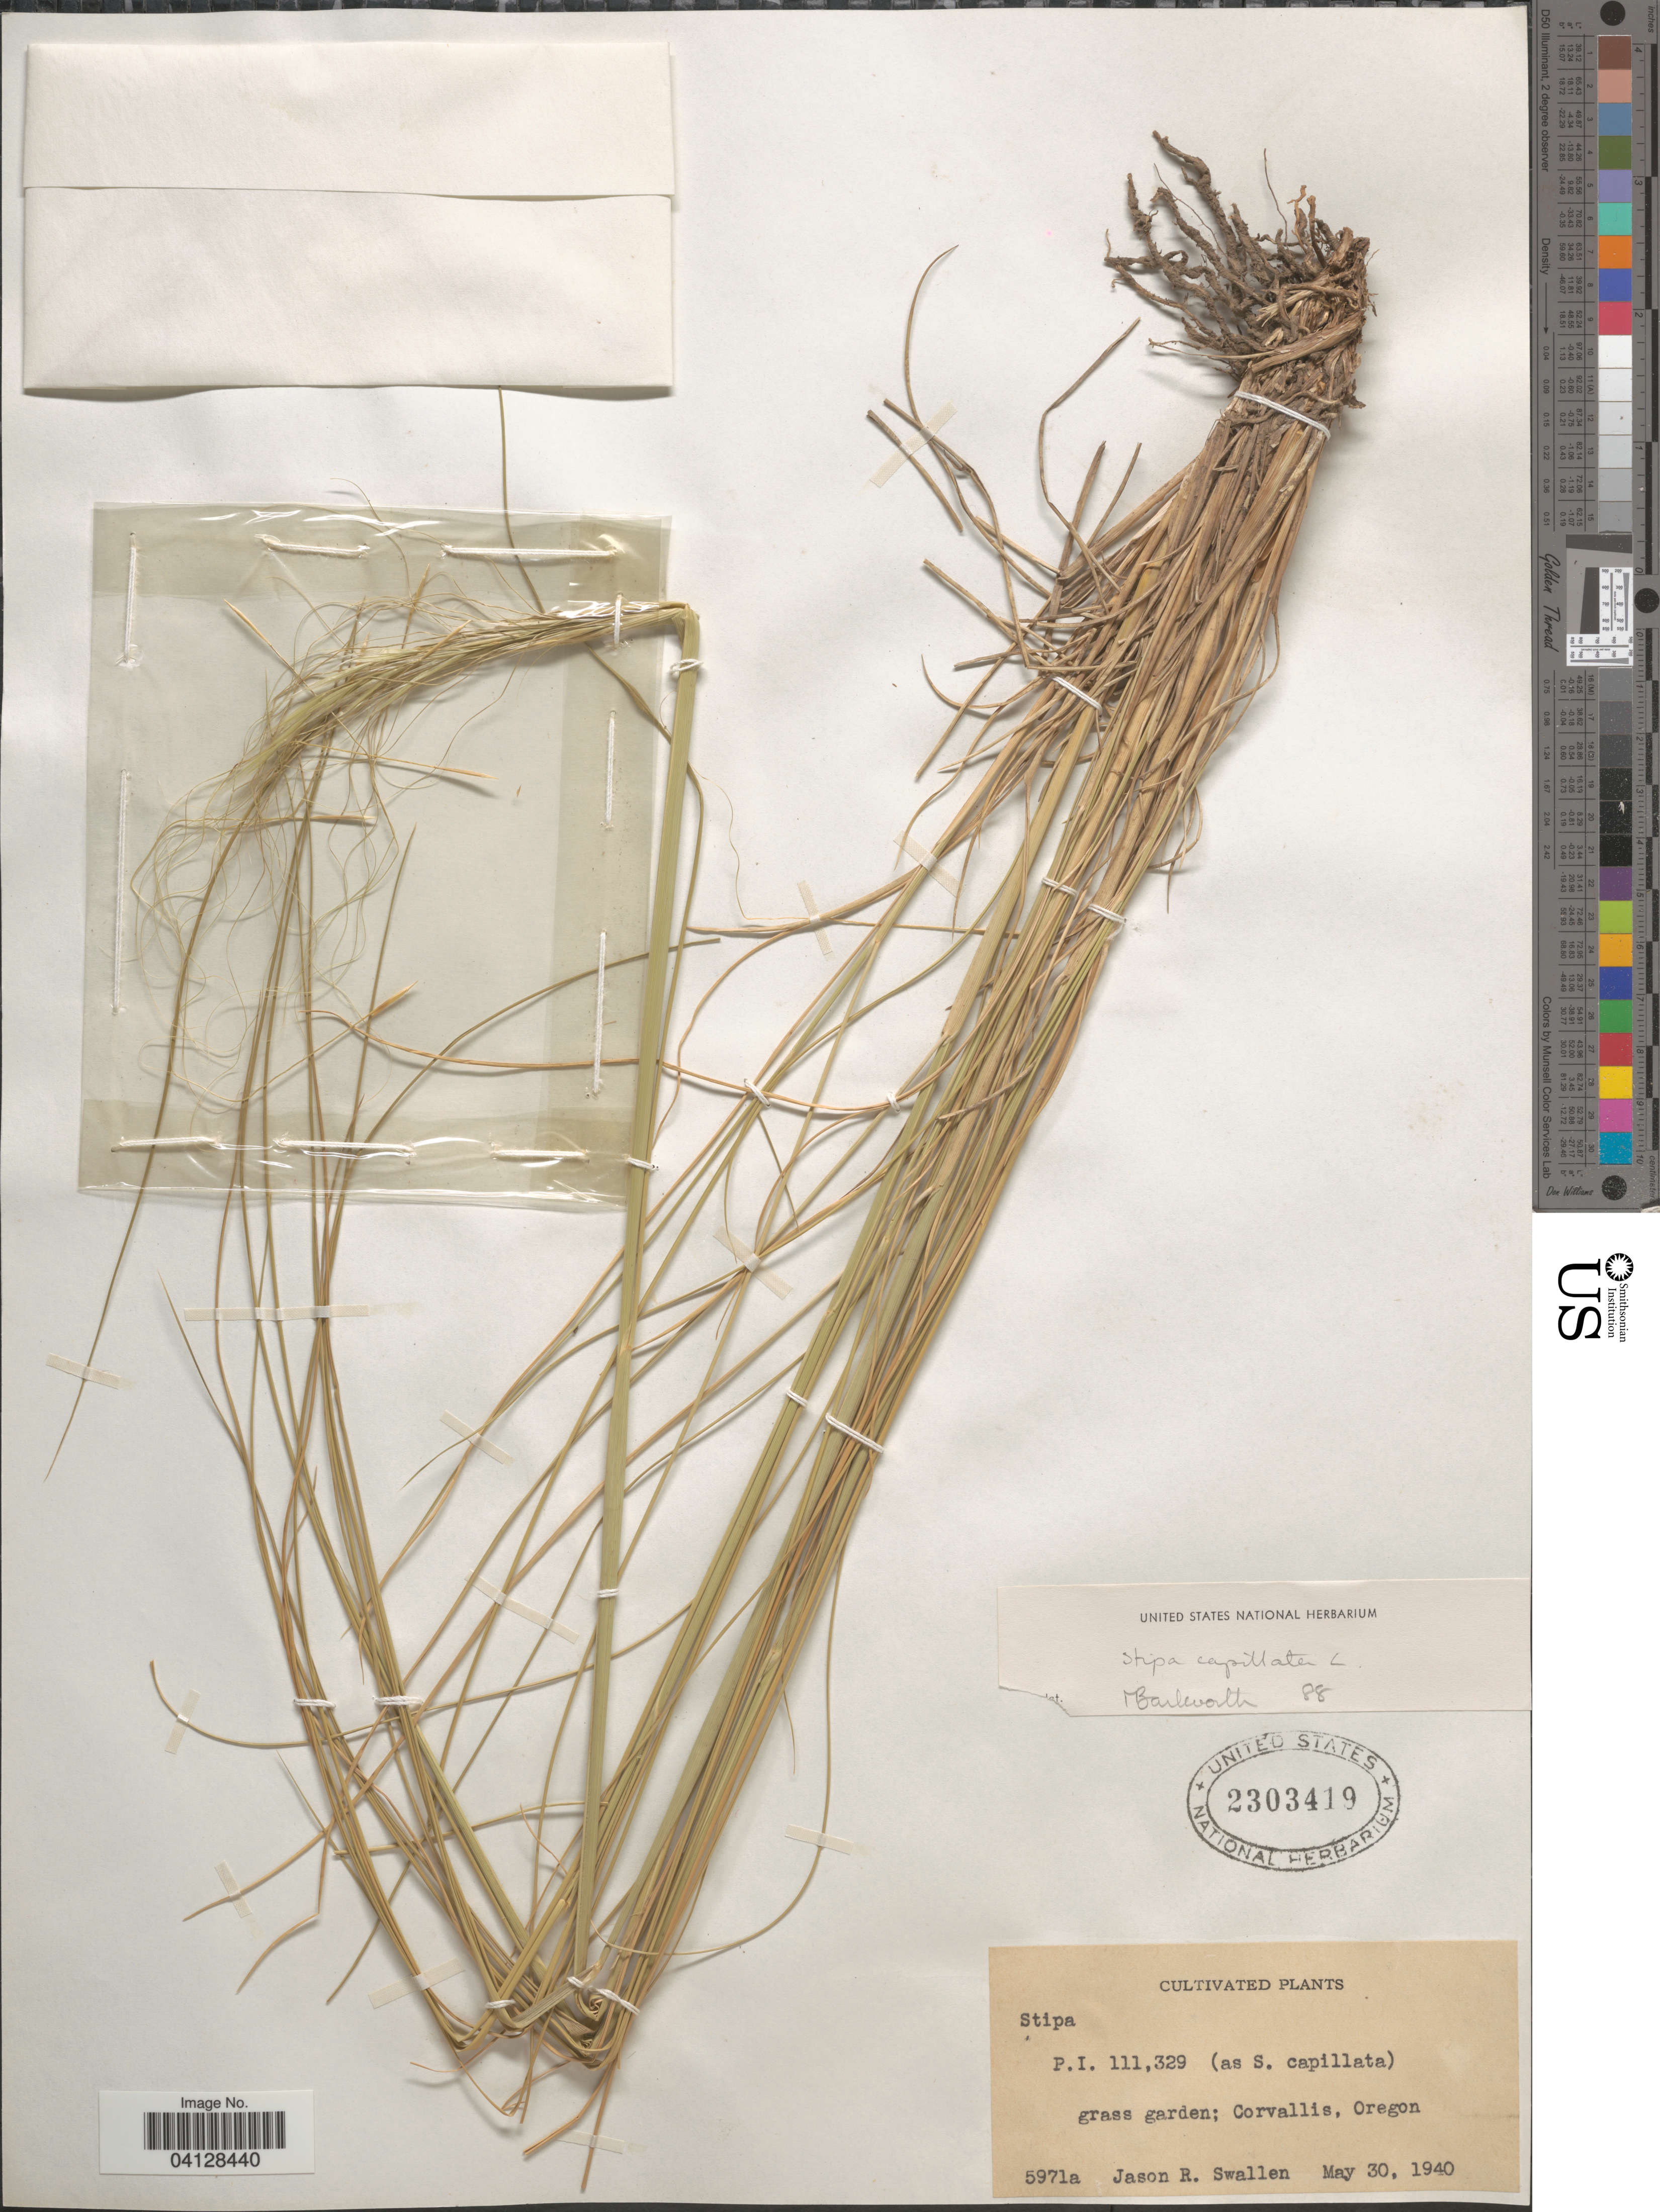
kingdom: Plantae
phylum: Tracheophyta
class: Liliopsida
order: Poales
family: Poaceae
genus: Stipa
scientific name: Stipa capillata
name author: L.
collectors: J. R. Swallen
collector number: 5971a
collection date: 1940-05-30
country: United States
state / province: Oregon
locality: Cultivated. Grass garden; Corvallis.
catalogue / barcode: US 2303419